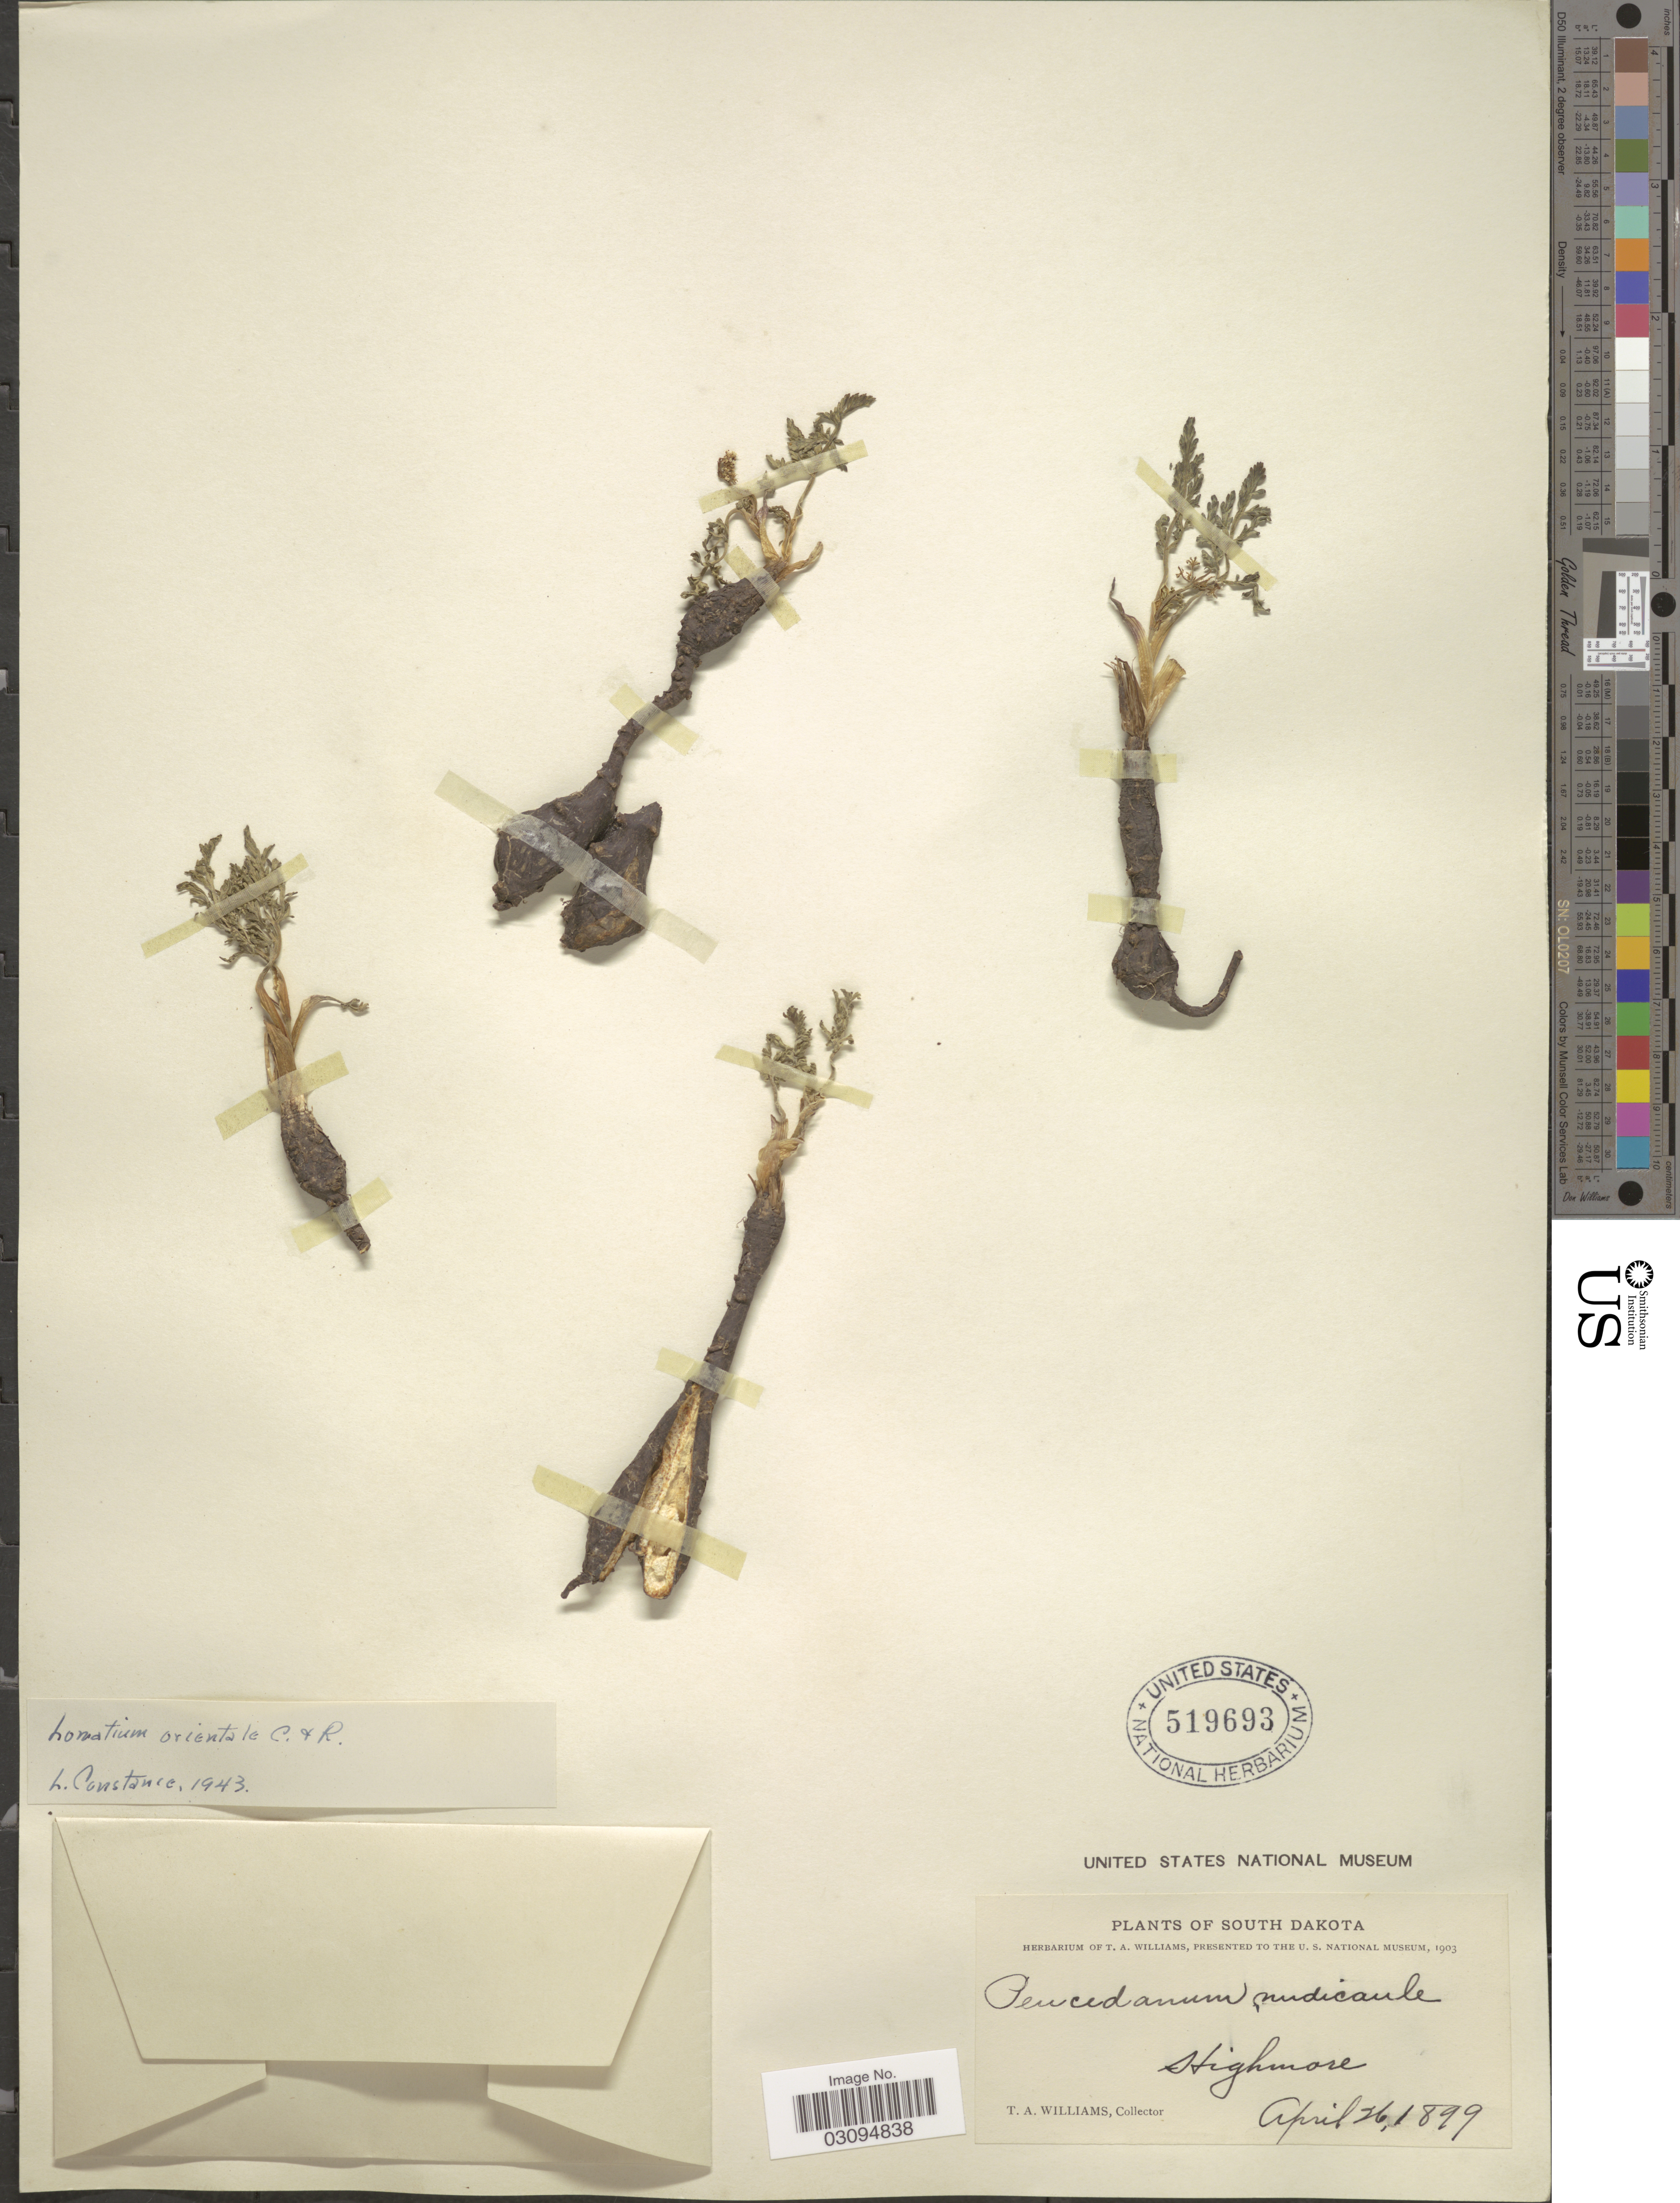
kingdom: Plantae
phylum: Tracheophyta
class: Magnoliopsida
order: Apiales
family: Apiaceae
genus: Lomatium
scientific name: Lomatium orientale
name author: J.M. Coult. & Rose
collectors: T. Williams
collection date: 1899-04-26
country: United States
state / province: South Dakota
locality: Highmore.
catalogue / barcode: US 519693